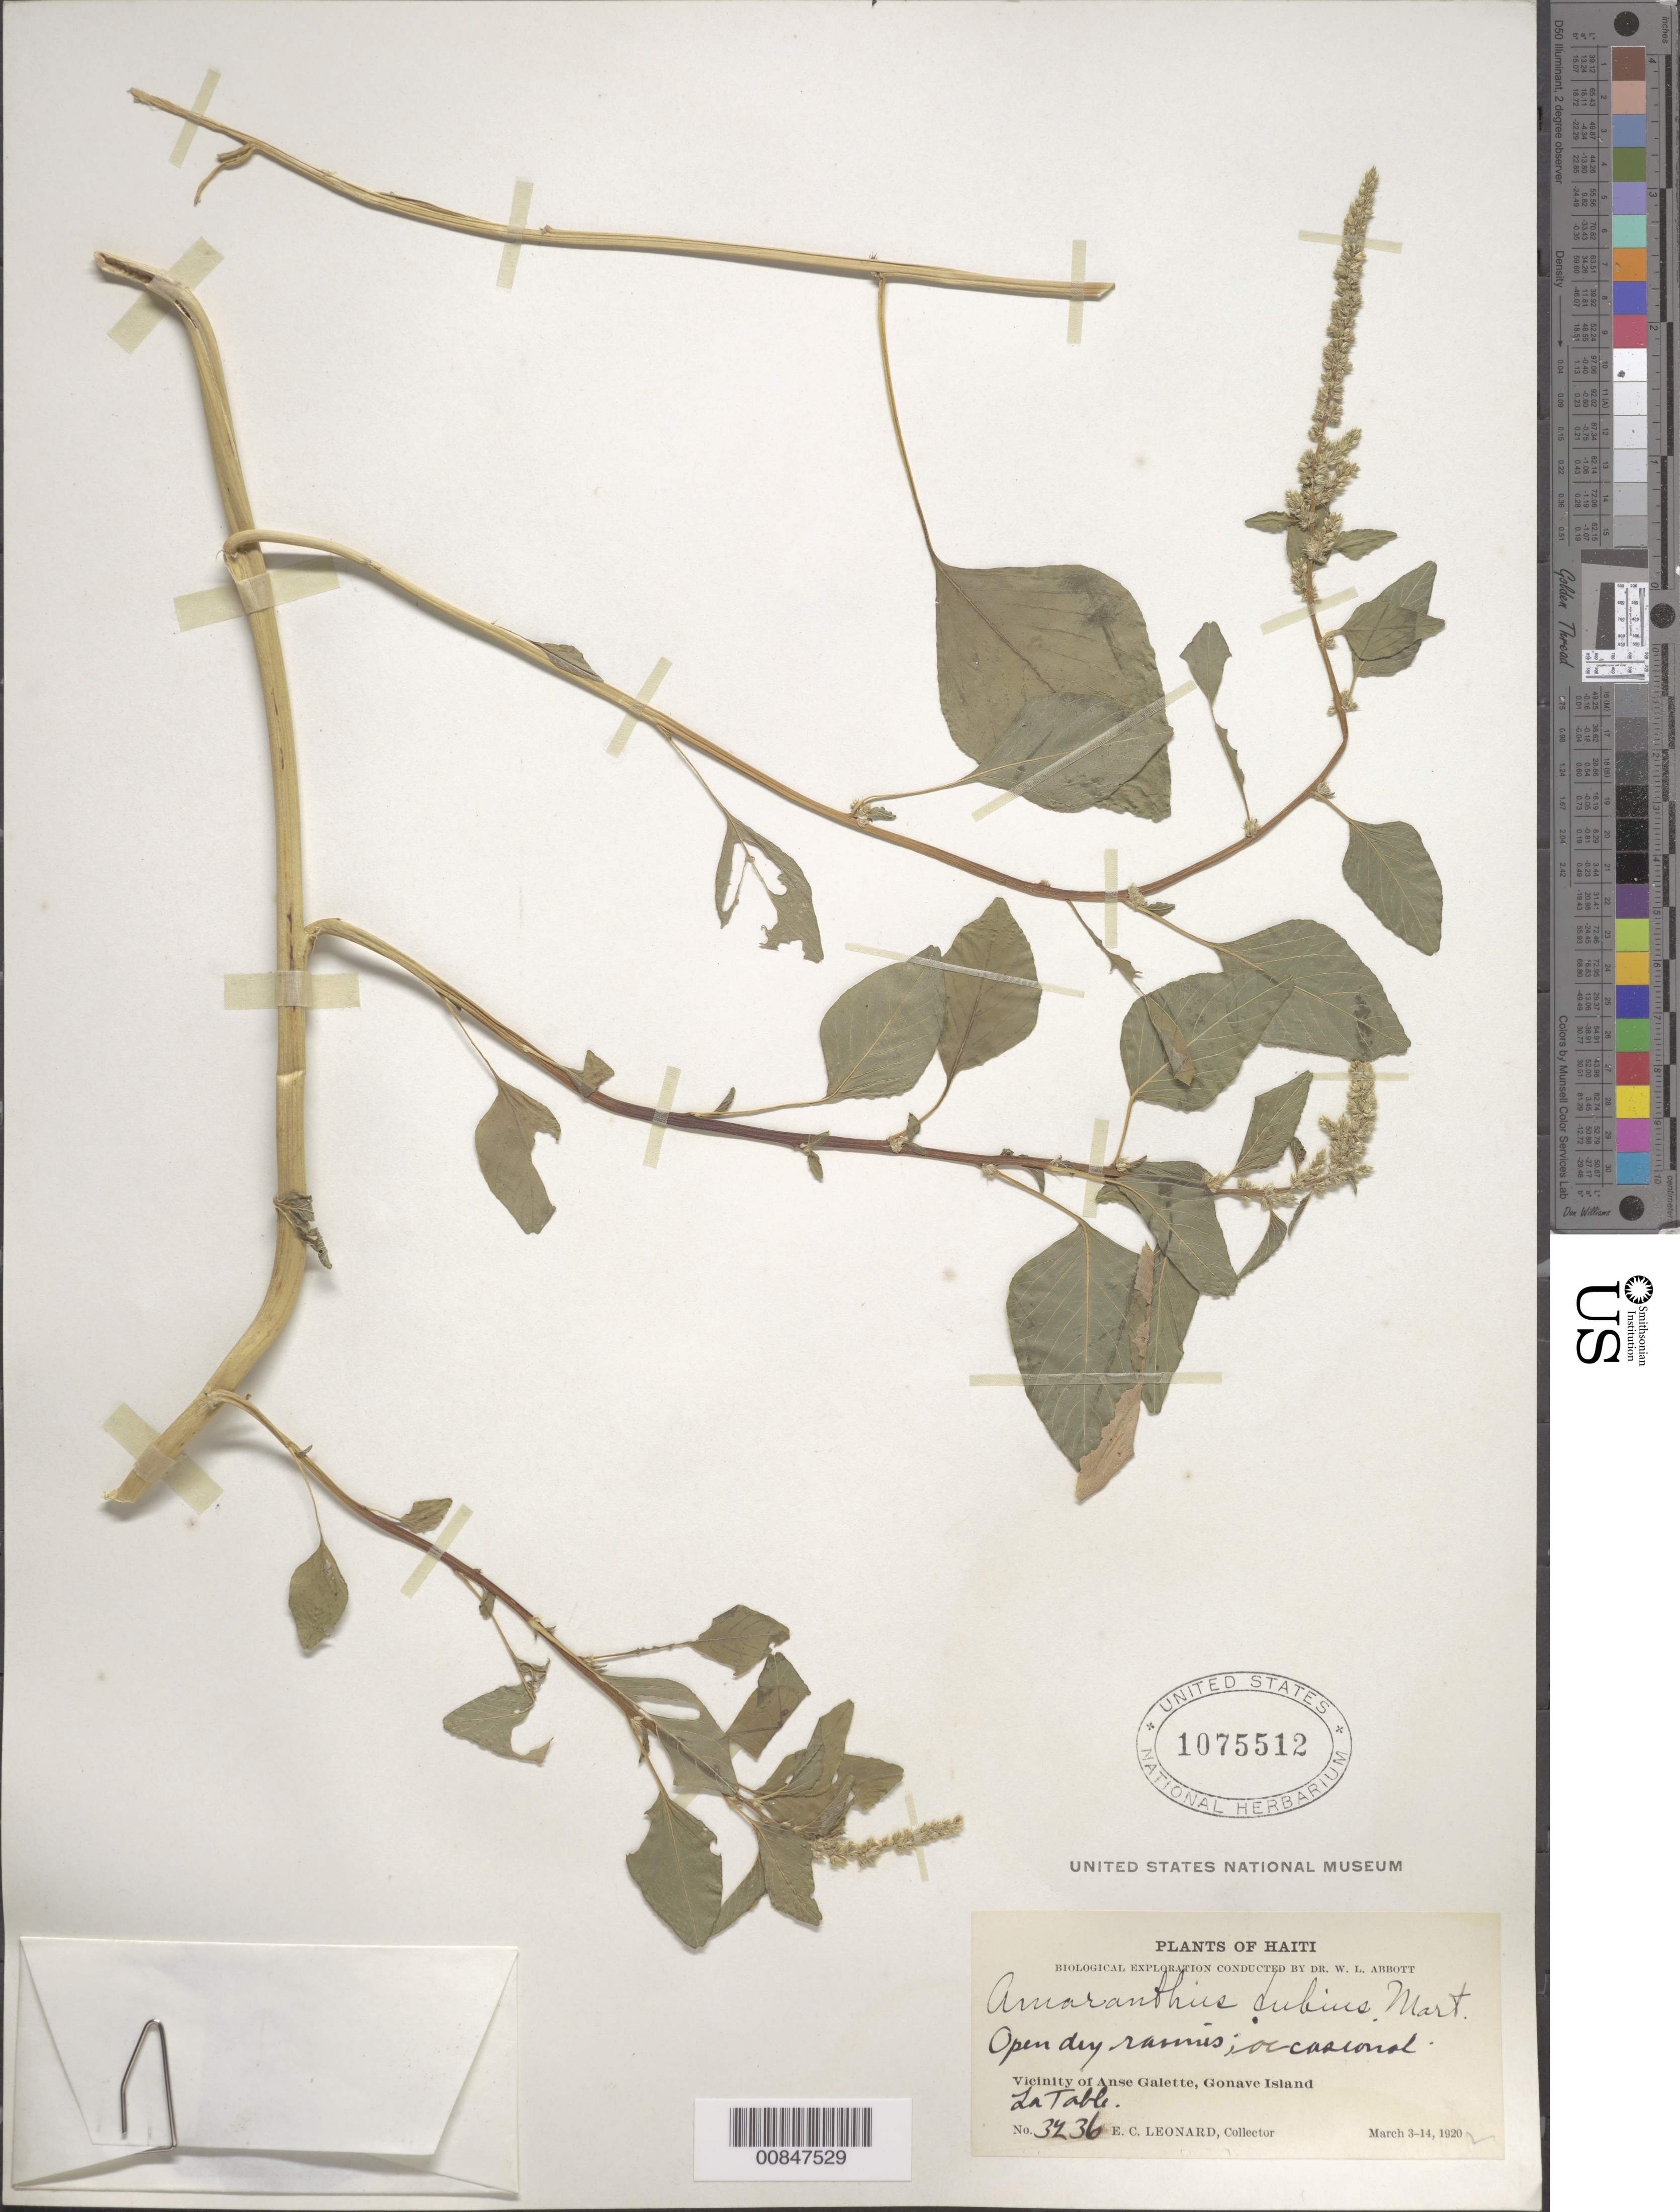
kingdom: Plantae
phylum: Tracheophyta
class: Magnoliopsida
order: Caryophyllales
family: Amaranthaceae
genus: Amaranthus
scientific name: Amaranthus dubius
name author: Mart. ex Thell.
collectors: E. C. Leonard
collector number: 3236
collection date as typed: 03 Mar 1920 to 14 Mar 1920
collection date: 1920-03-03/1920-03-14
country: Haiti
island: Gonave I.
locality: Vicinity of Anse Galette, Gonave Island. La Table.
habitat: Open dry ravines.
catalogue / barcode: US 1075512